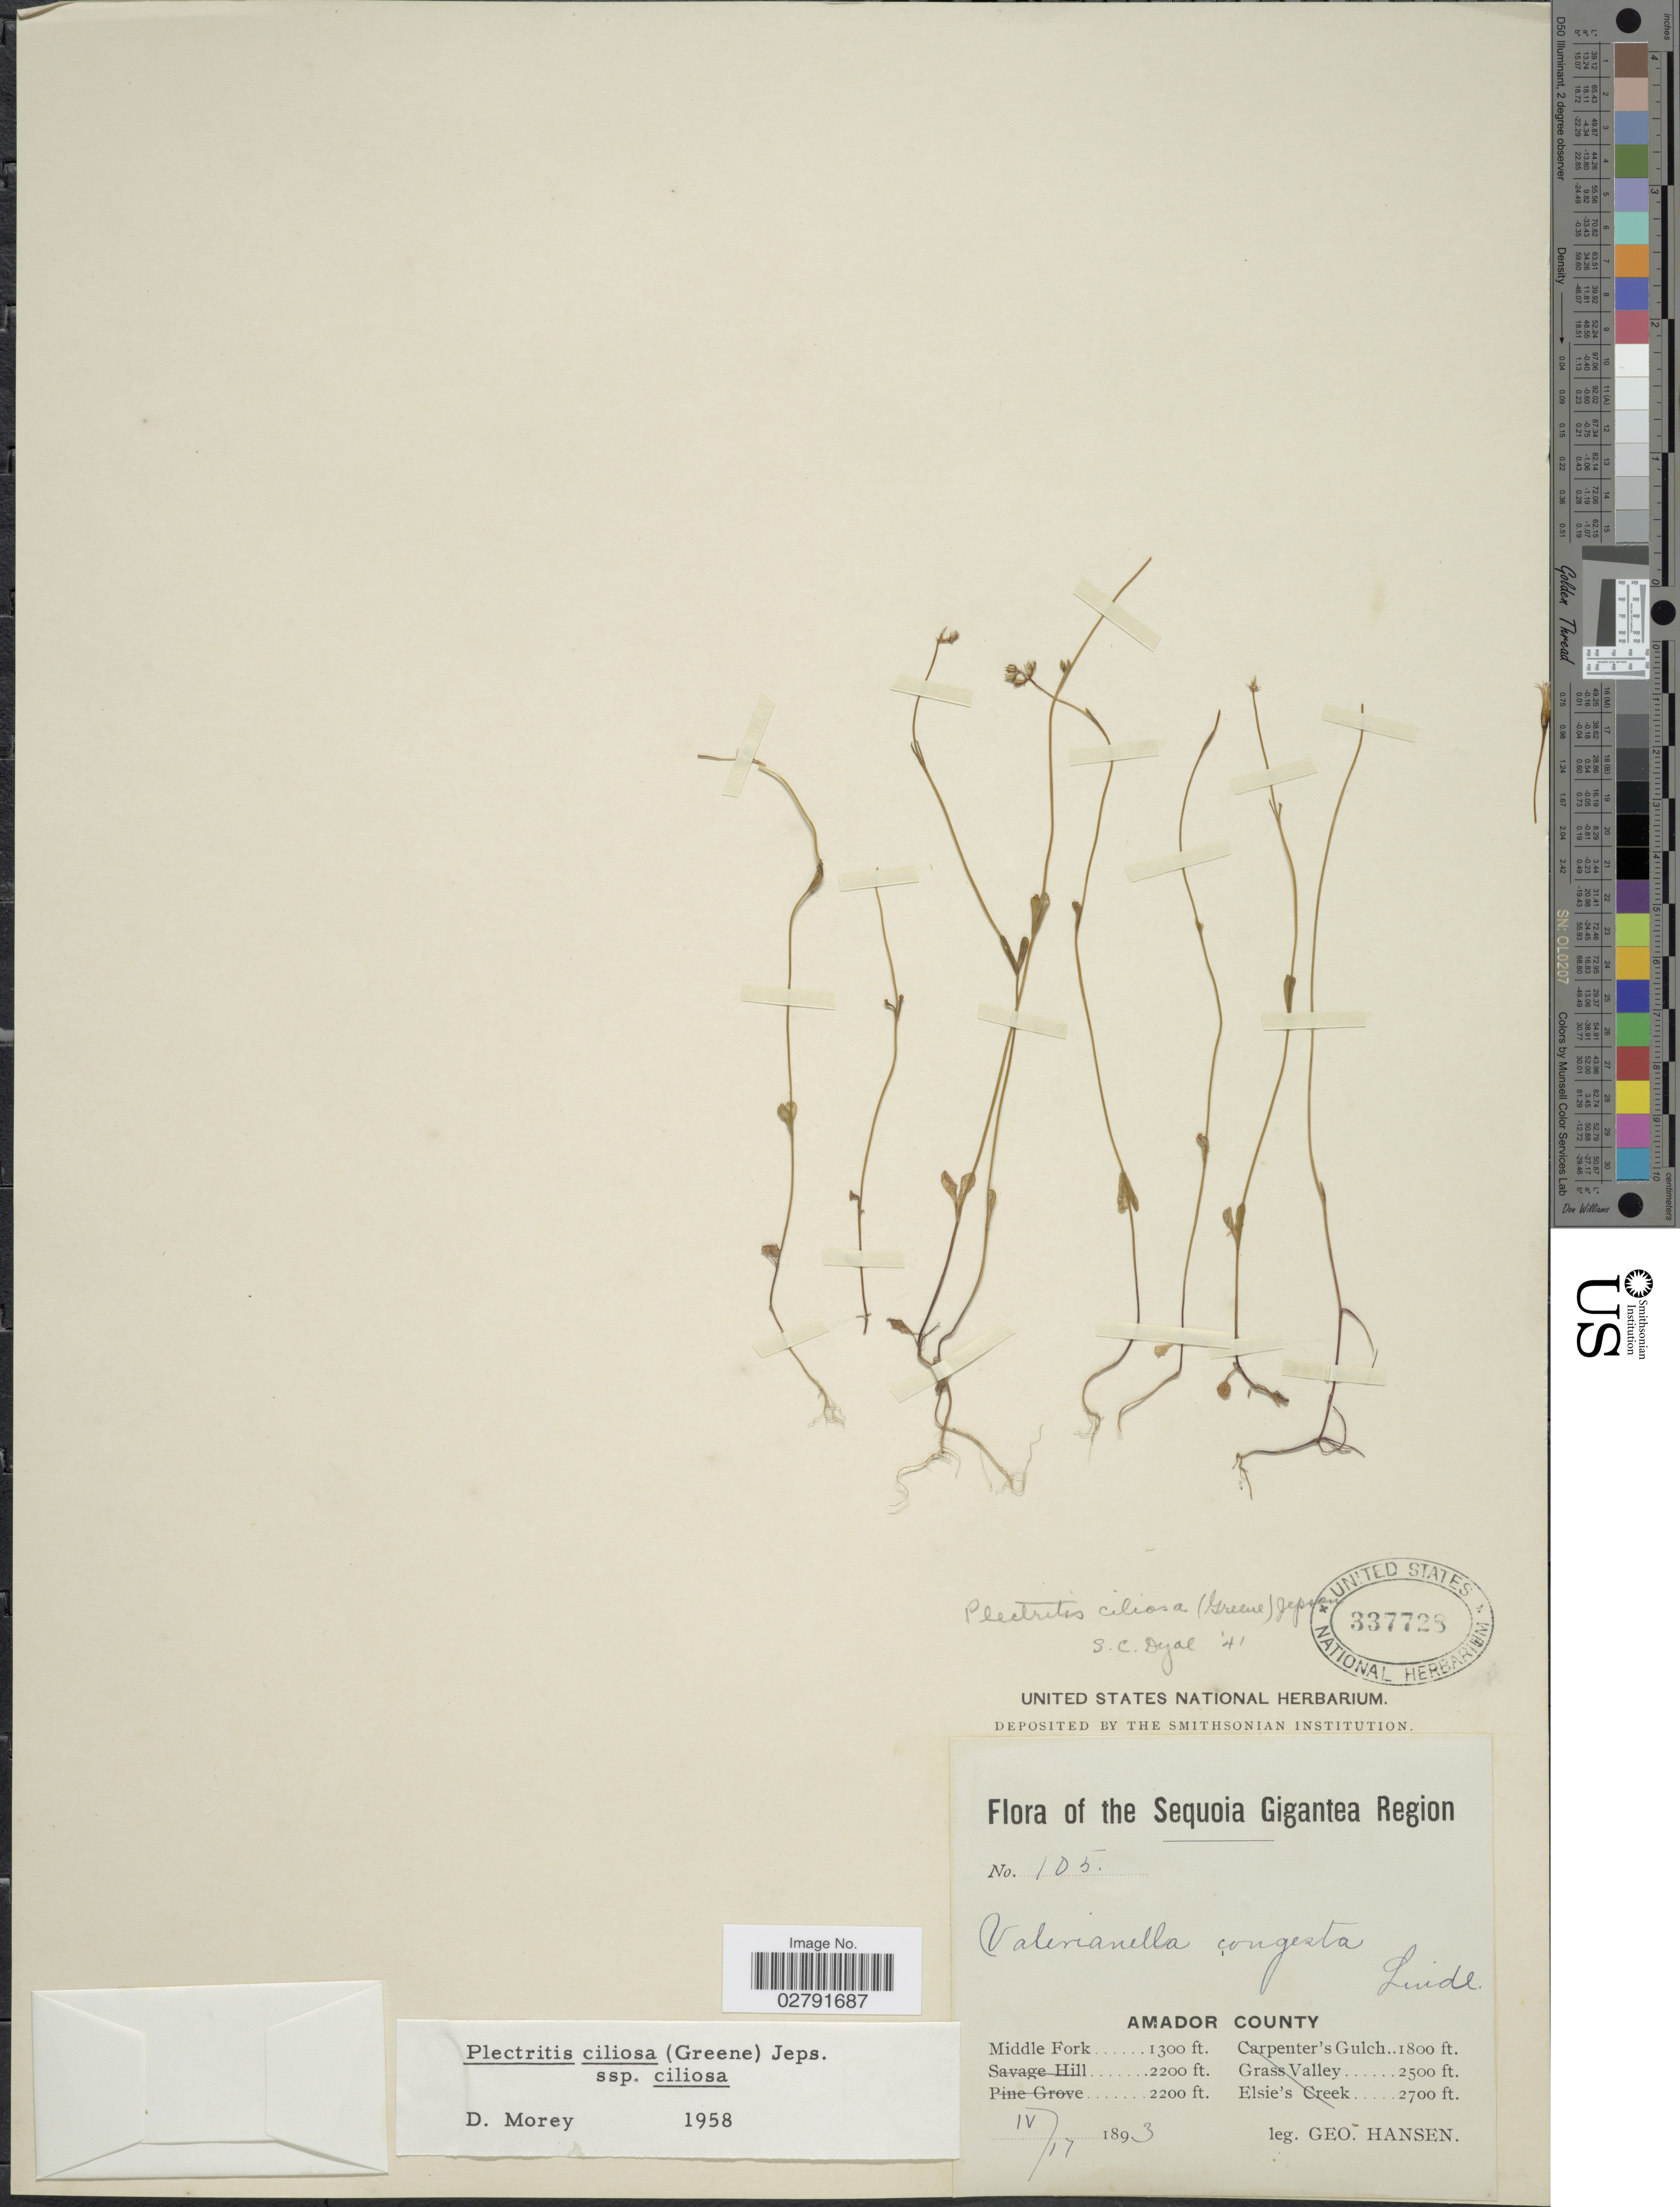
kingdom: Plantae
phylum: Tracheophyta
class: Magnoliopsida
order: Dipsacales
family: Caprifoliaceae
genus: Plectritis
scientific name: Plectritis ciliosa subsp. ciliosa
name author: (Greene) Jeps.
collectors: G. Hansen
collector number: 105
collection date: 1893-04-17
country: United States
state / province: California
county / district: Amador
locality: The Sequoia Gigantea Region. Amador County. Middle Fork.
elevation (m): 396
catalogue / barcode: US 337728